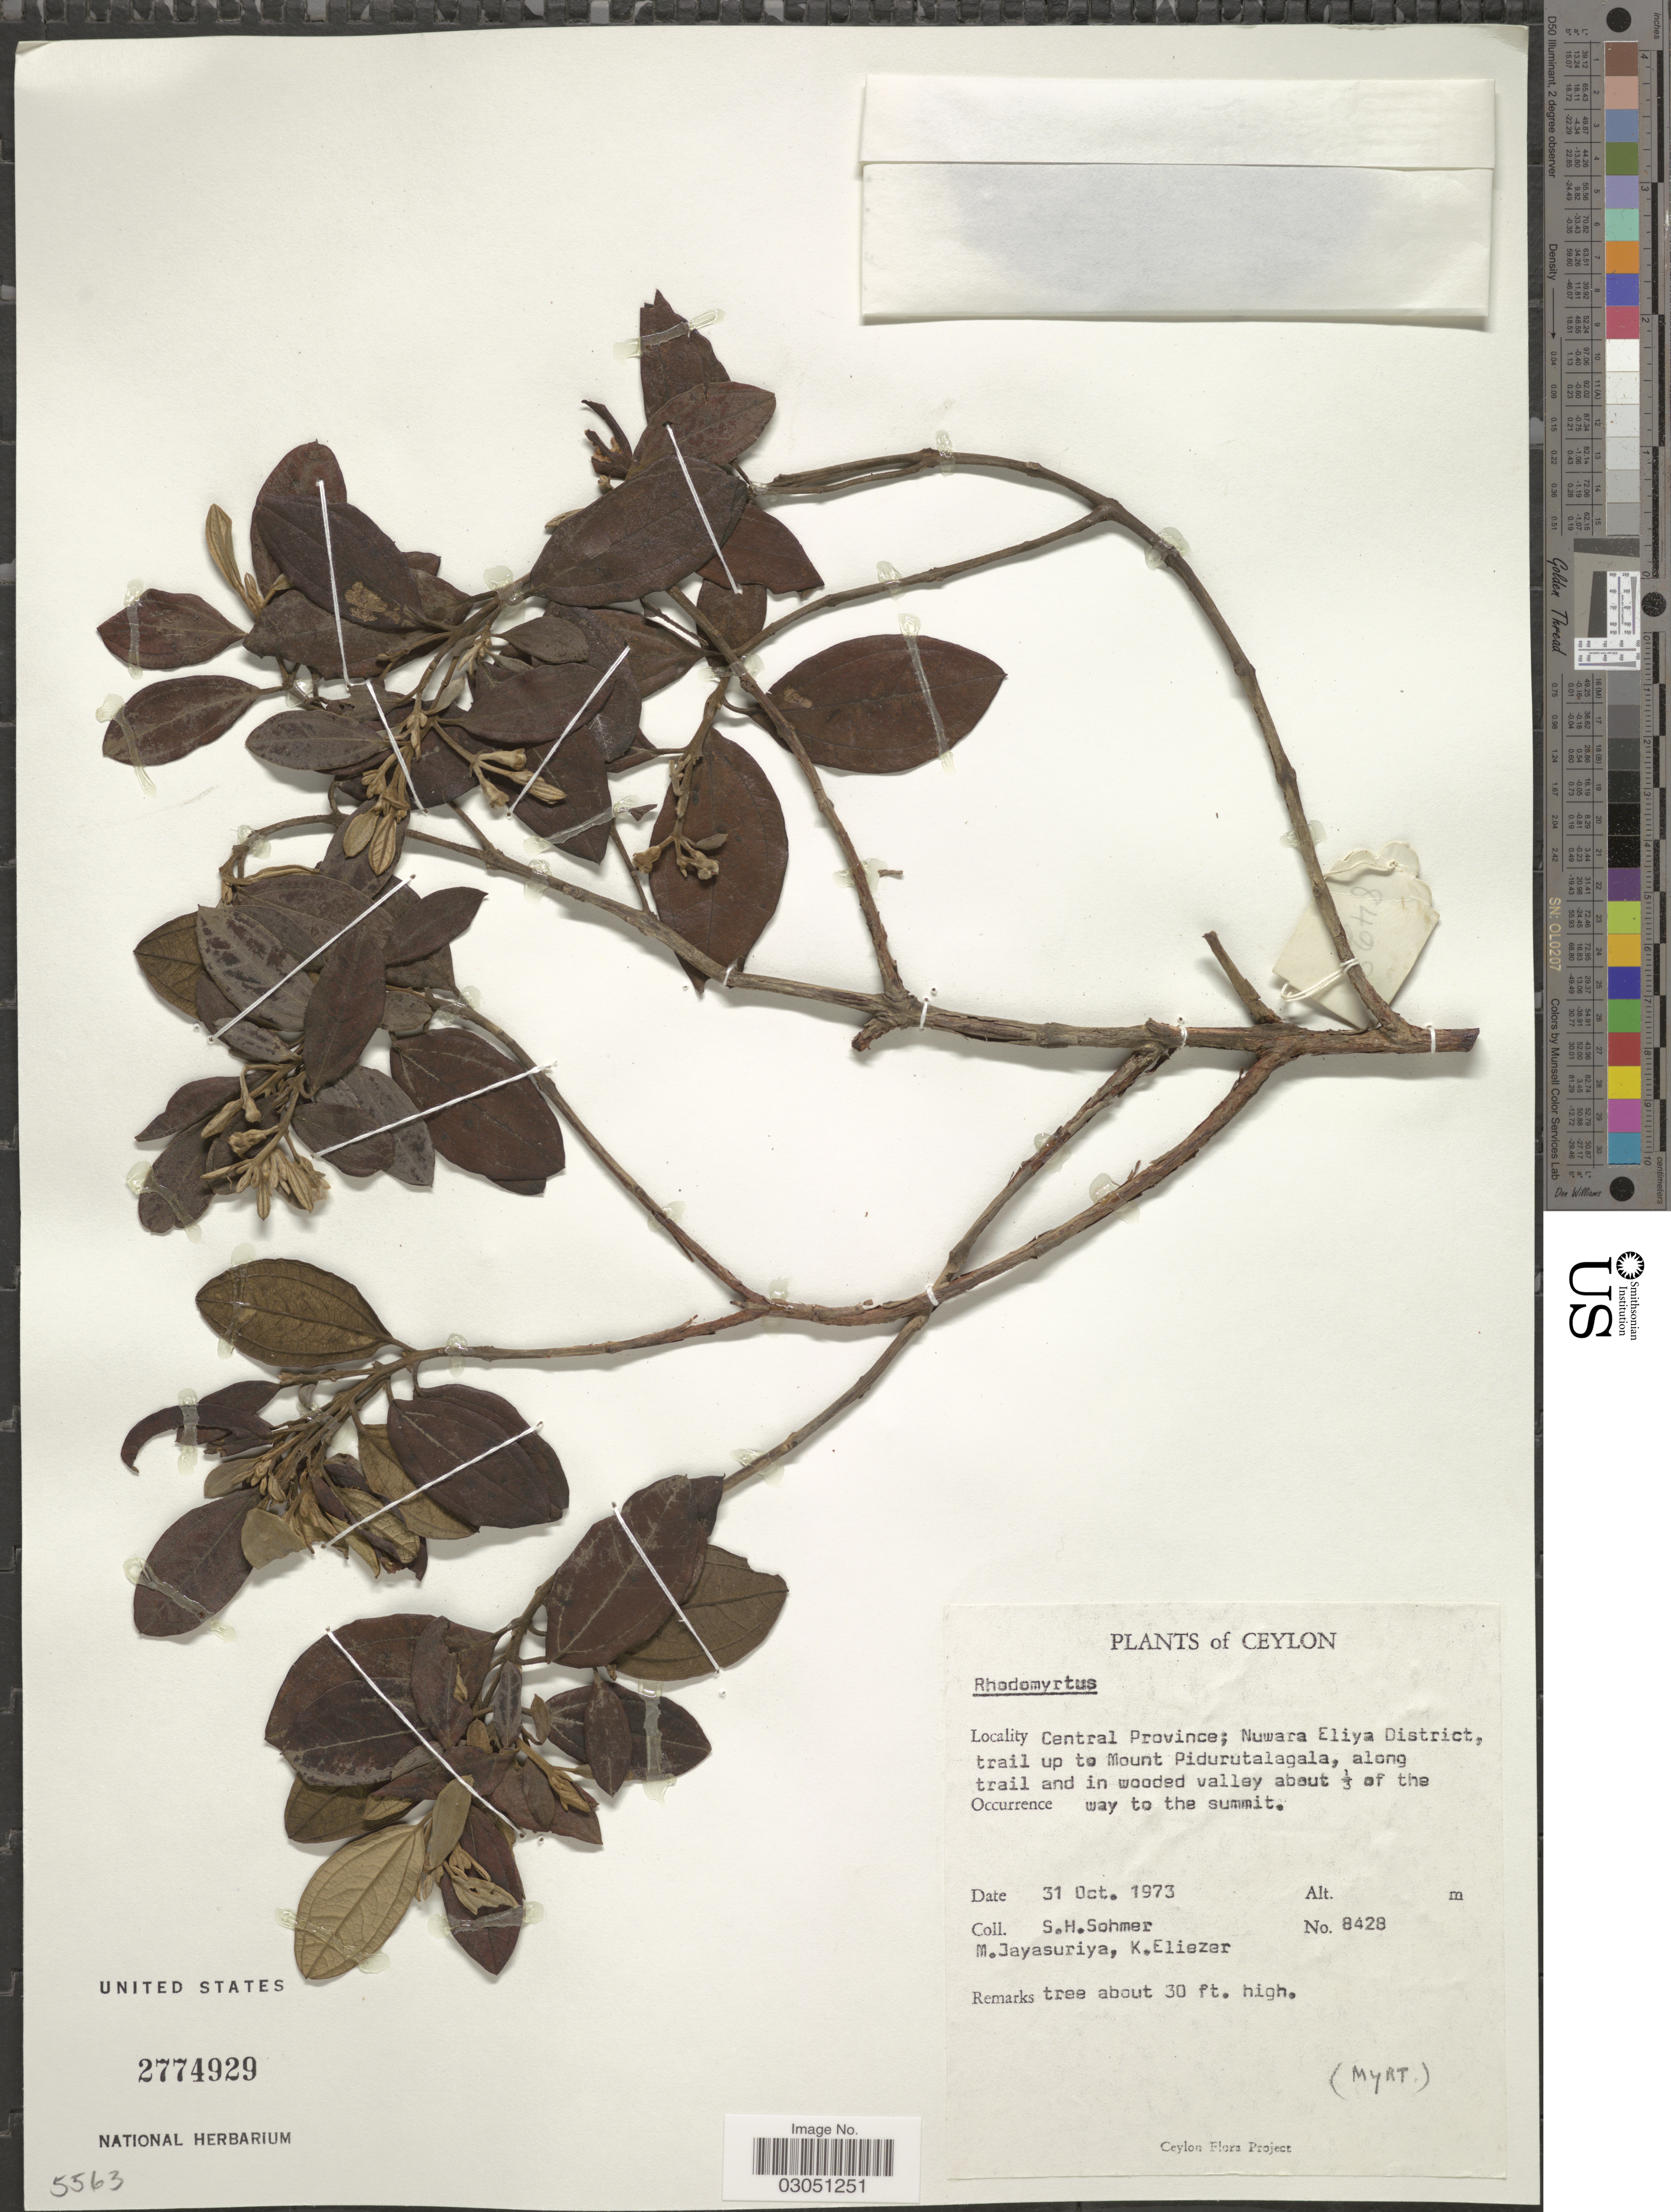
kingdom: Plantae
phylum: Tracheophyta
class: Magnoliopsida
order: Myrtales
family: Myrtaceae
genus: Rhodomyrtus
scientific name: Rhodomyrtus sp.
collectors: S. H. Sohmer, M. Jayasuriya & K. Eliezer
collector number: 8428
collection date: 1973-10-31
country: Sri Lanka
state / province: Central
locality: Ceylon, Nuwara Eliya District, trail up to Mount Pidurutalagala, along trail and in wooded valley about 1/3 of the way to the summit.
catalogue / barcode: US 2774929